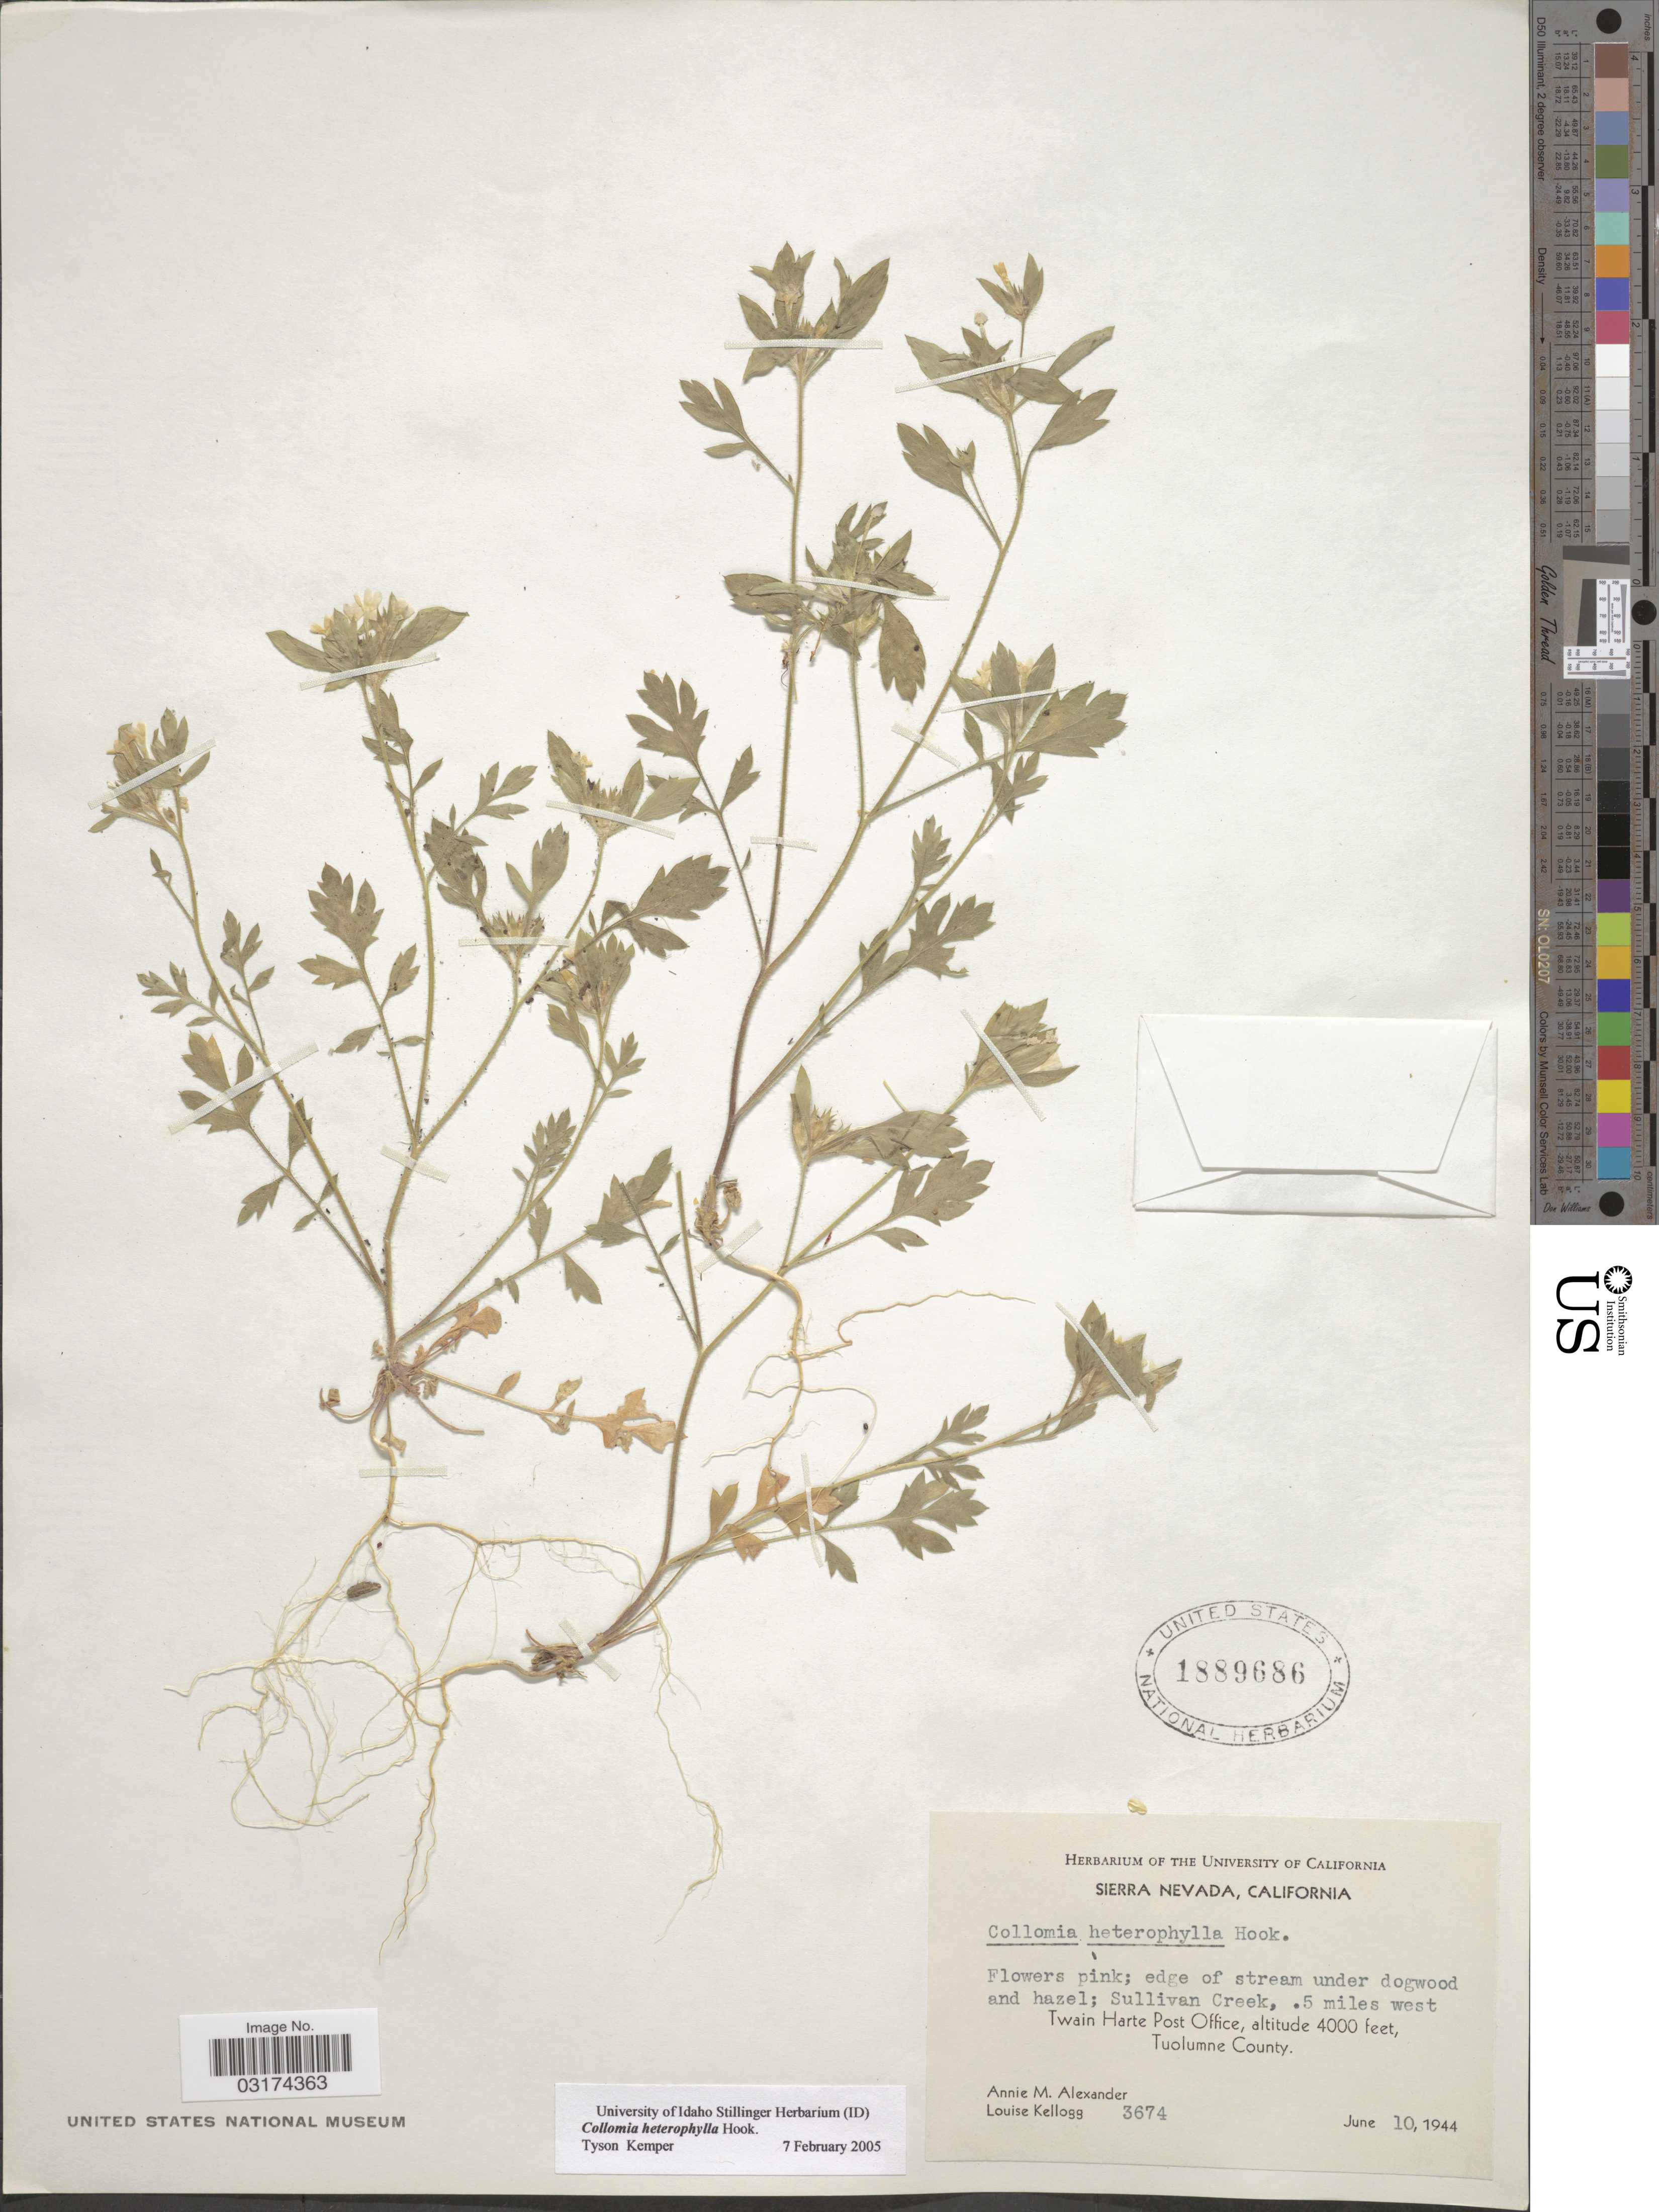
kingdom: Plantae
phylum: Tracheophyta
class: Magnoliopsida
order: Ericales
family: Polemoniaceae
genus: Collomia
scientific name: Collomia heterophylla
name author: Hook.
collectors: A. M. Alexander & L. Kellogg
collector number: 3674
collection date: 1944-06-10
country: United States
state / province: California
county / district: Tuolumne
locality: Sierra Nevada. Edge of stream under dogwood and hazel; Sullivan Creek, .5 miles west Twain Harte Poste Office, Tuolumne County.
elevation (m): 1219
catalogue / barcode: US 1889686